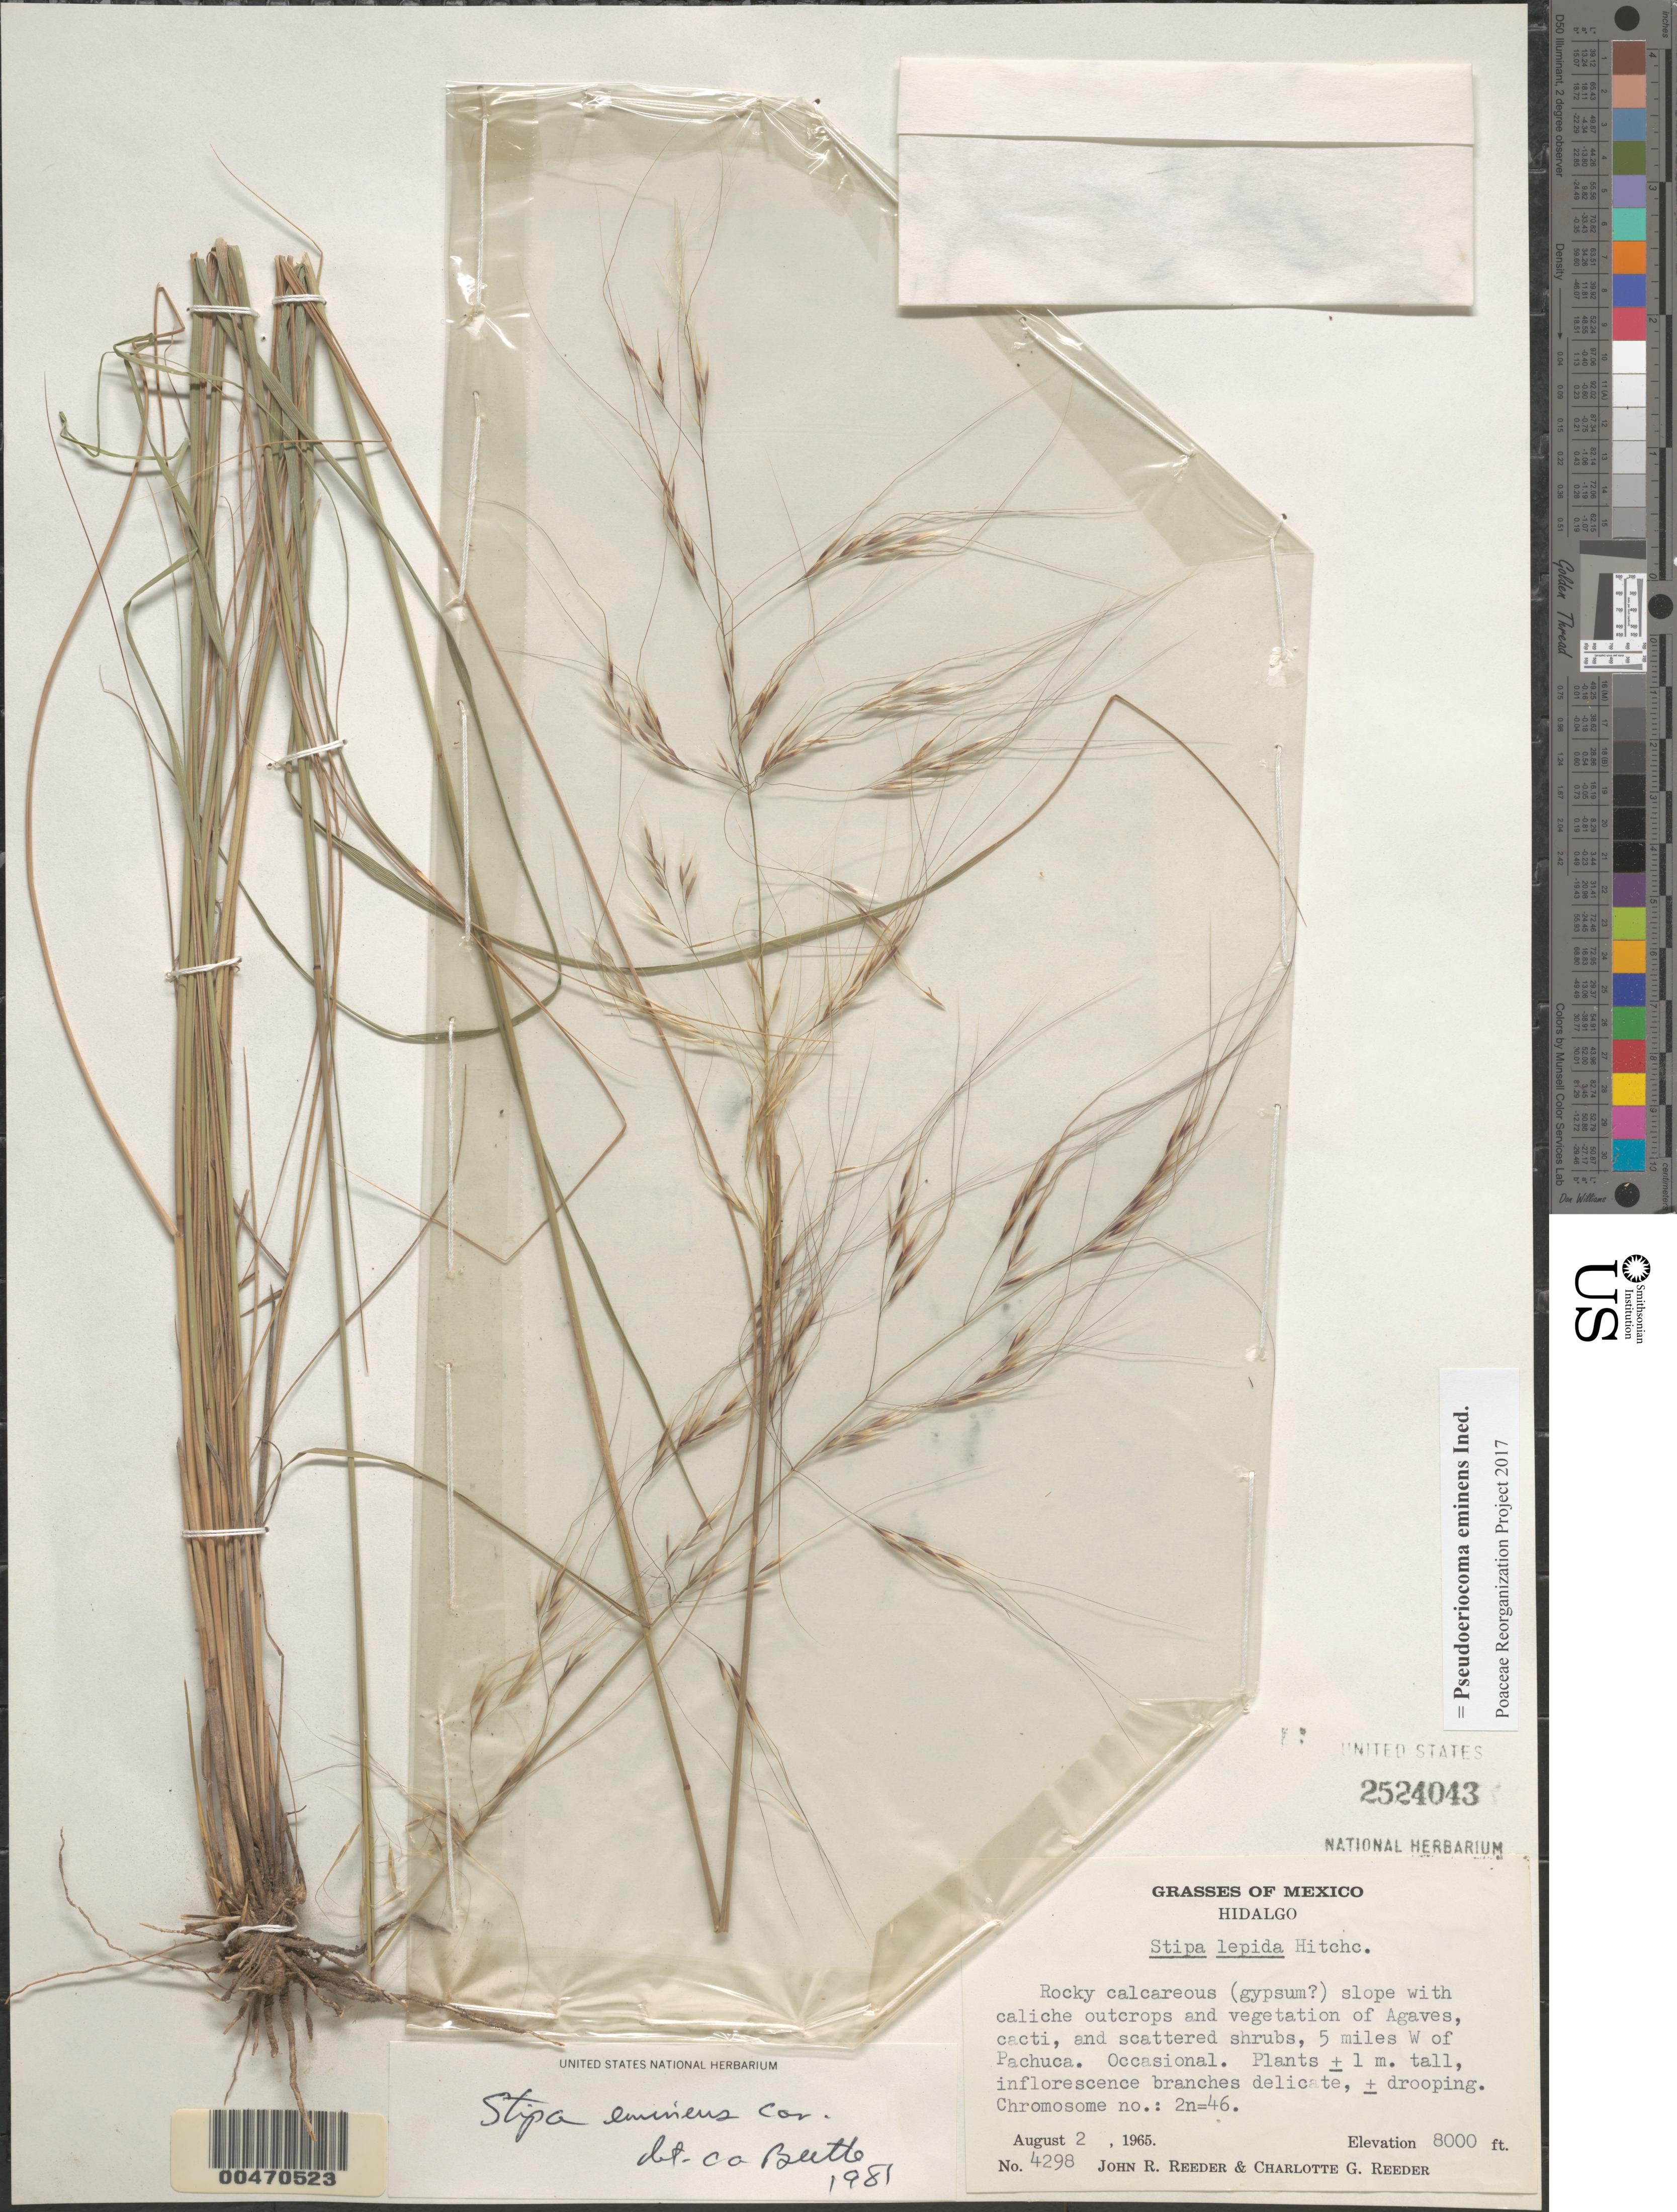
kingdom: Plantae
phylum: Tracheophyta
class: Liliopsida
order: Poales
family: Poaceae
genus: Pseudoeriocoma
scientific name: Pseudoeriocoma eminens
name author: (Cav.) Romasch.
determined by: Poaceae Reorganization Project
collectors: J. R. Reeder & C. G. Reeder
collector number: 4298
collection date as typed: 2 Aug 1965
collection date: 1965-08-02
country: Mexico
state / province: Hidalgo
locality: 5 mi W of Pachuca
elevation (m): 2438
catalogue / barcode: US 2524043